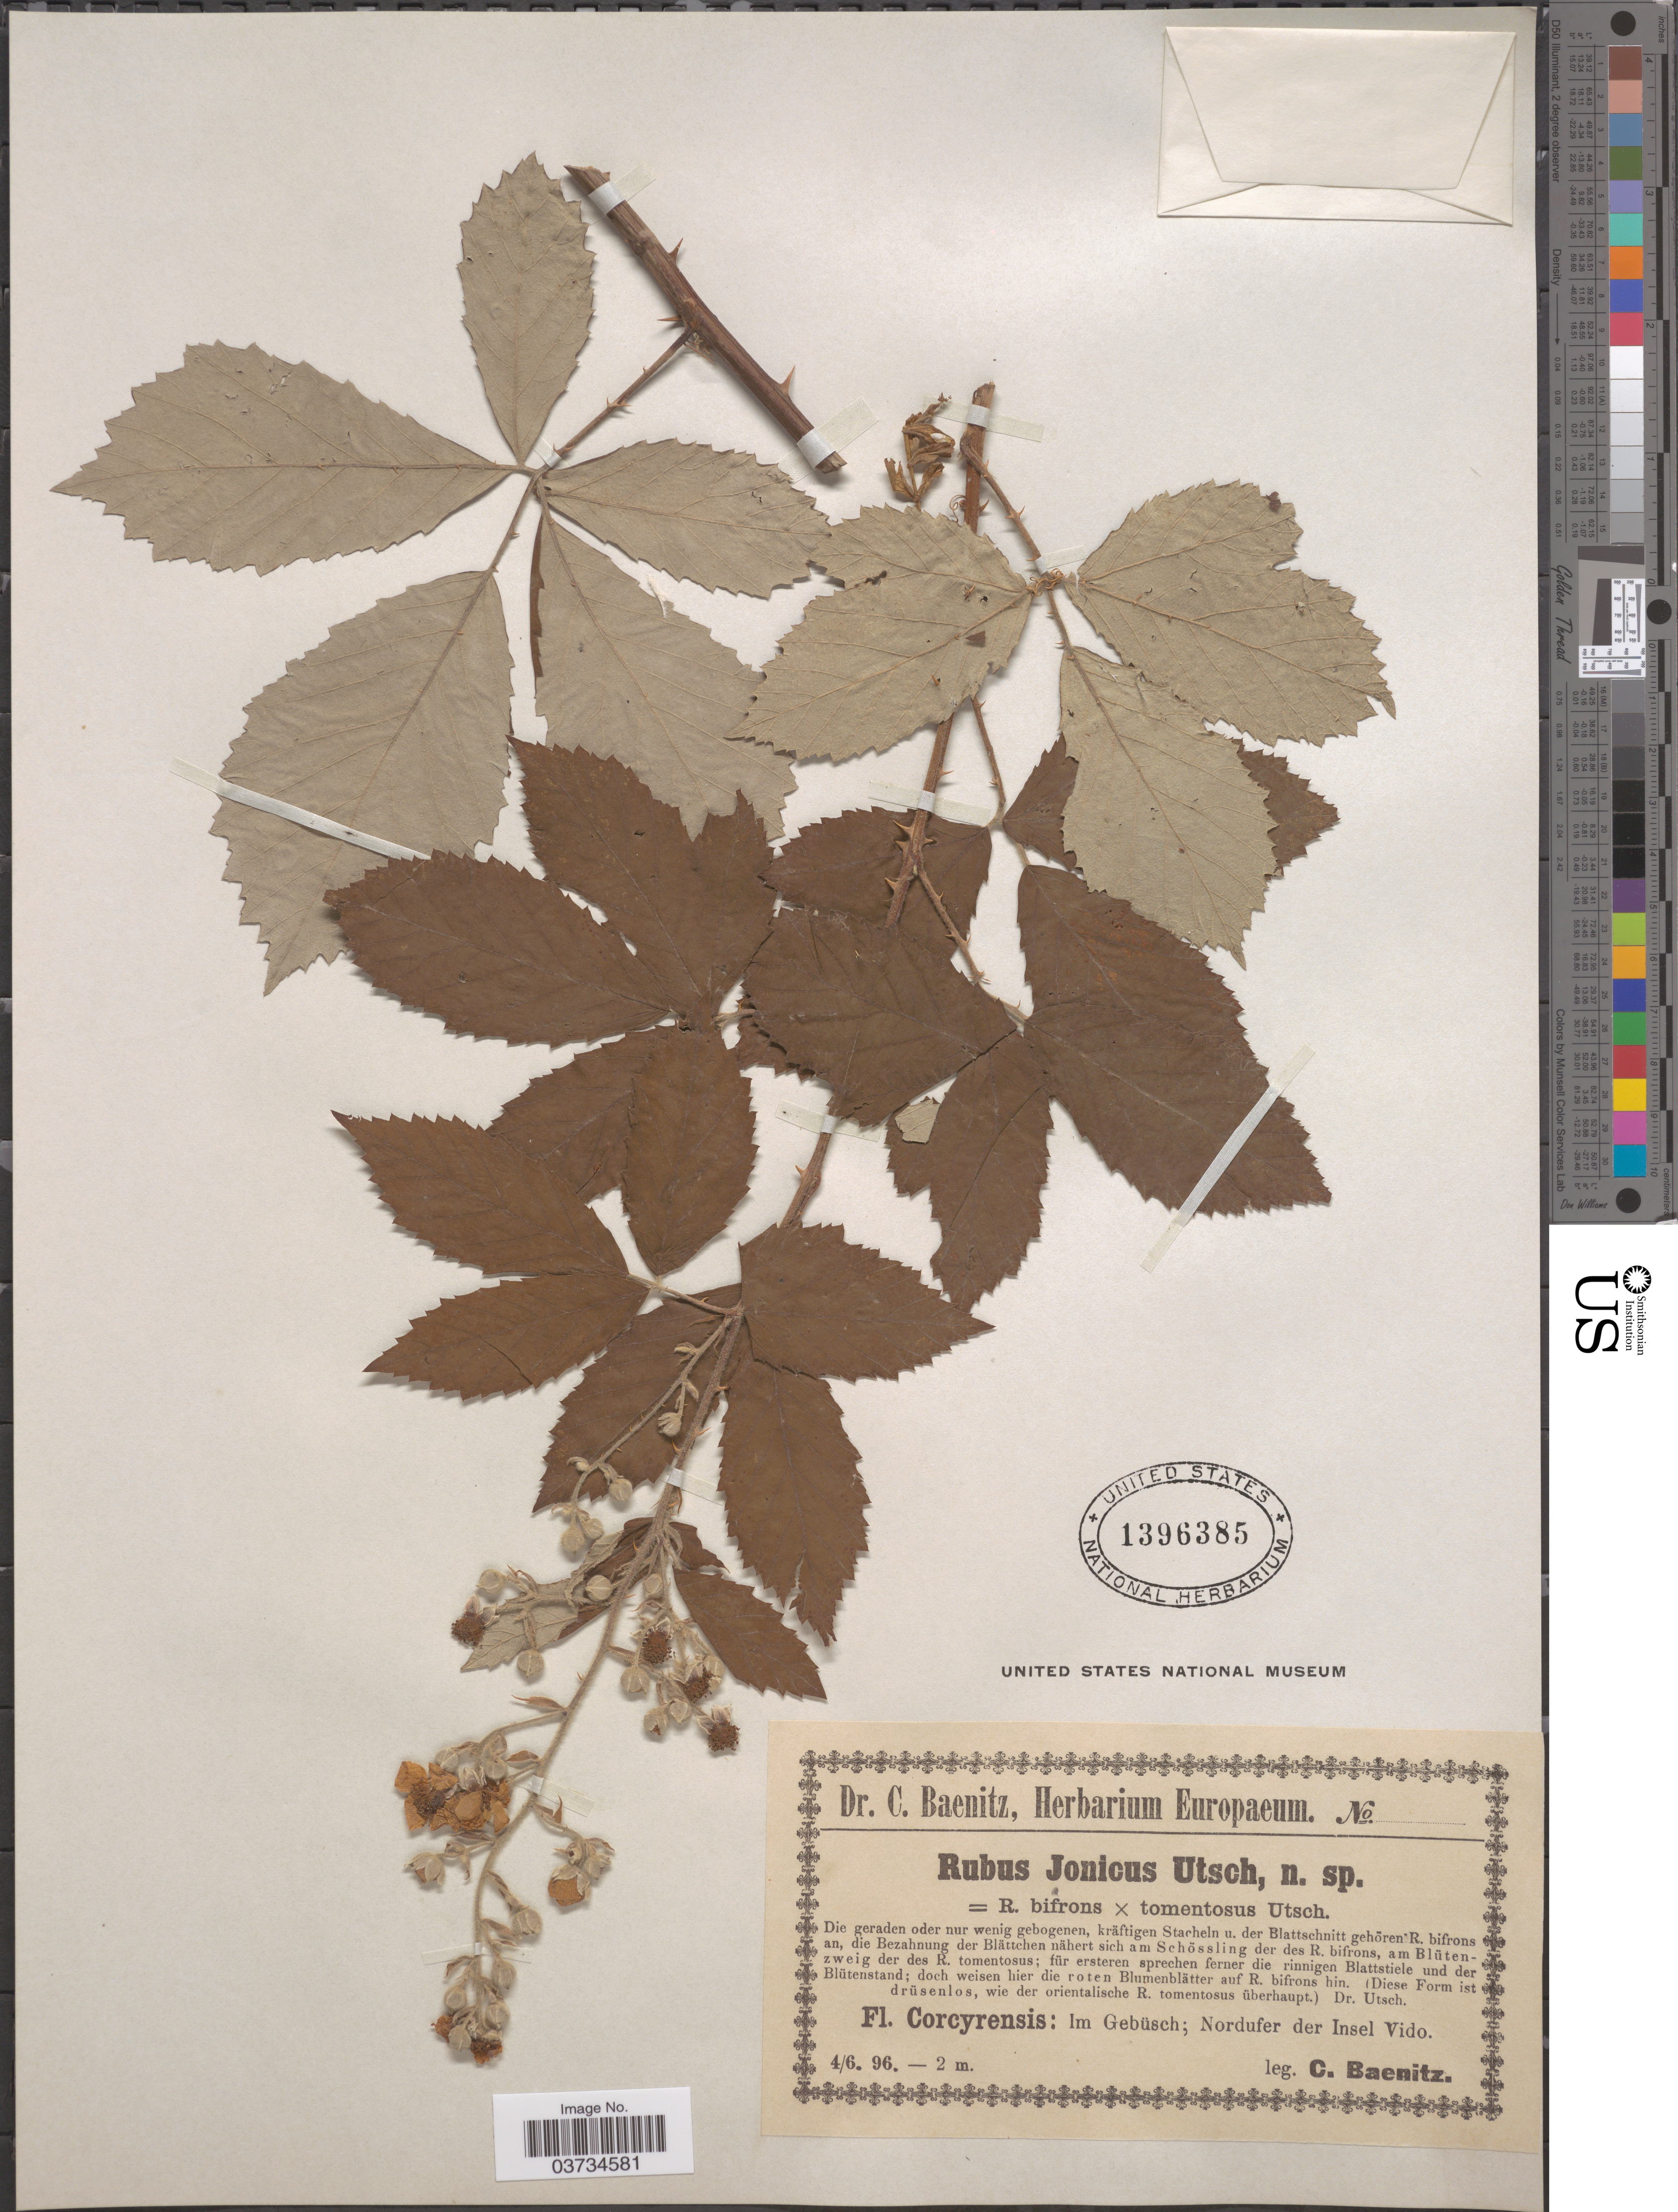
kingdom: Plantae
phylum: Tracheophyta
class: Magnoliopsida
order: Rosales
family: Rosaceae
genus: Rubus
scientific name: Rubus x jonicus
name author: Utsch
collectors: C. G. Baenitz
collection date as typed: Transcribed d/m/y: 4/6/96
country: Greece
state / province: Ionian Islands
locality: Corcyrensis: Im Gebüsch; Nordufer der Insel Vido.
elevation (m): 2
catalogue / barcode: US 1396385